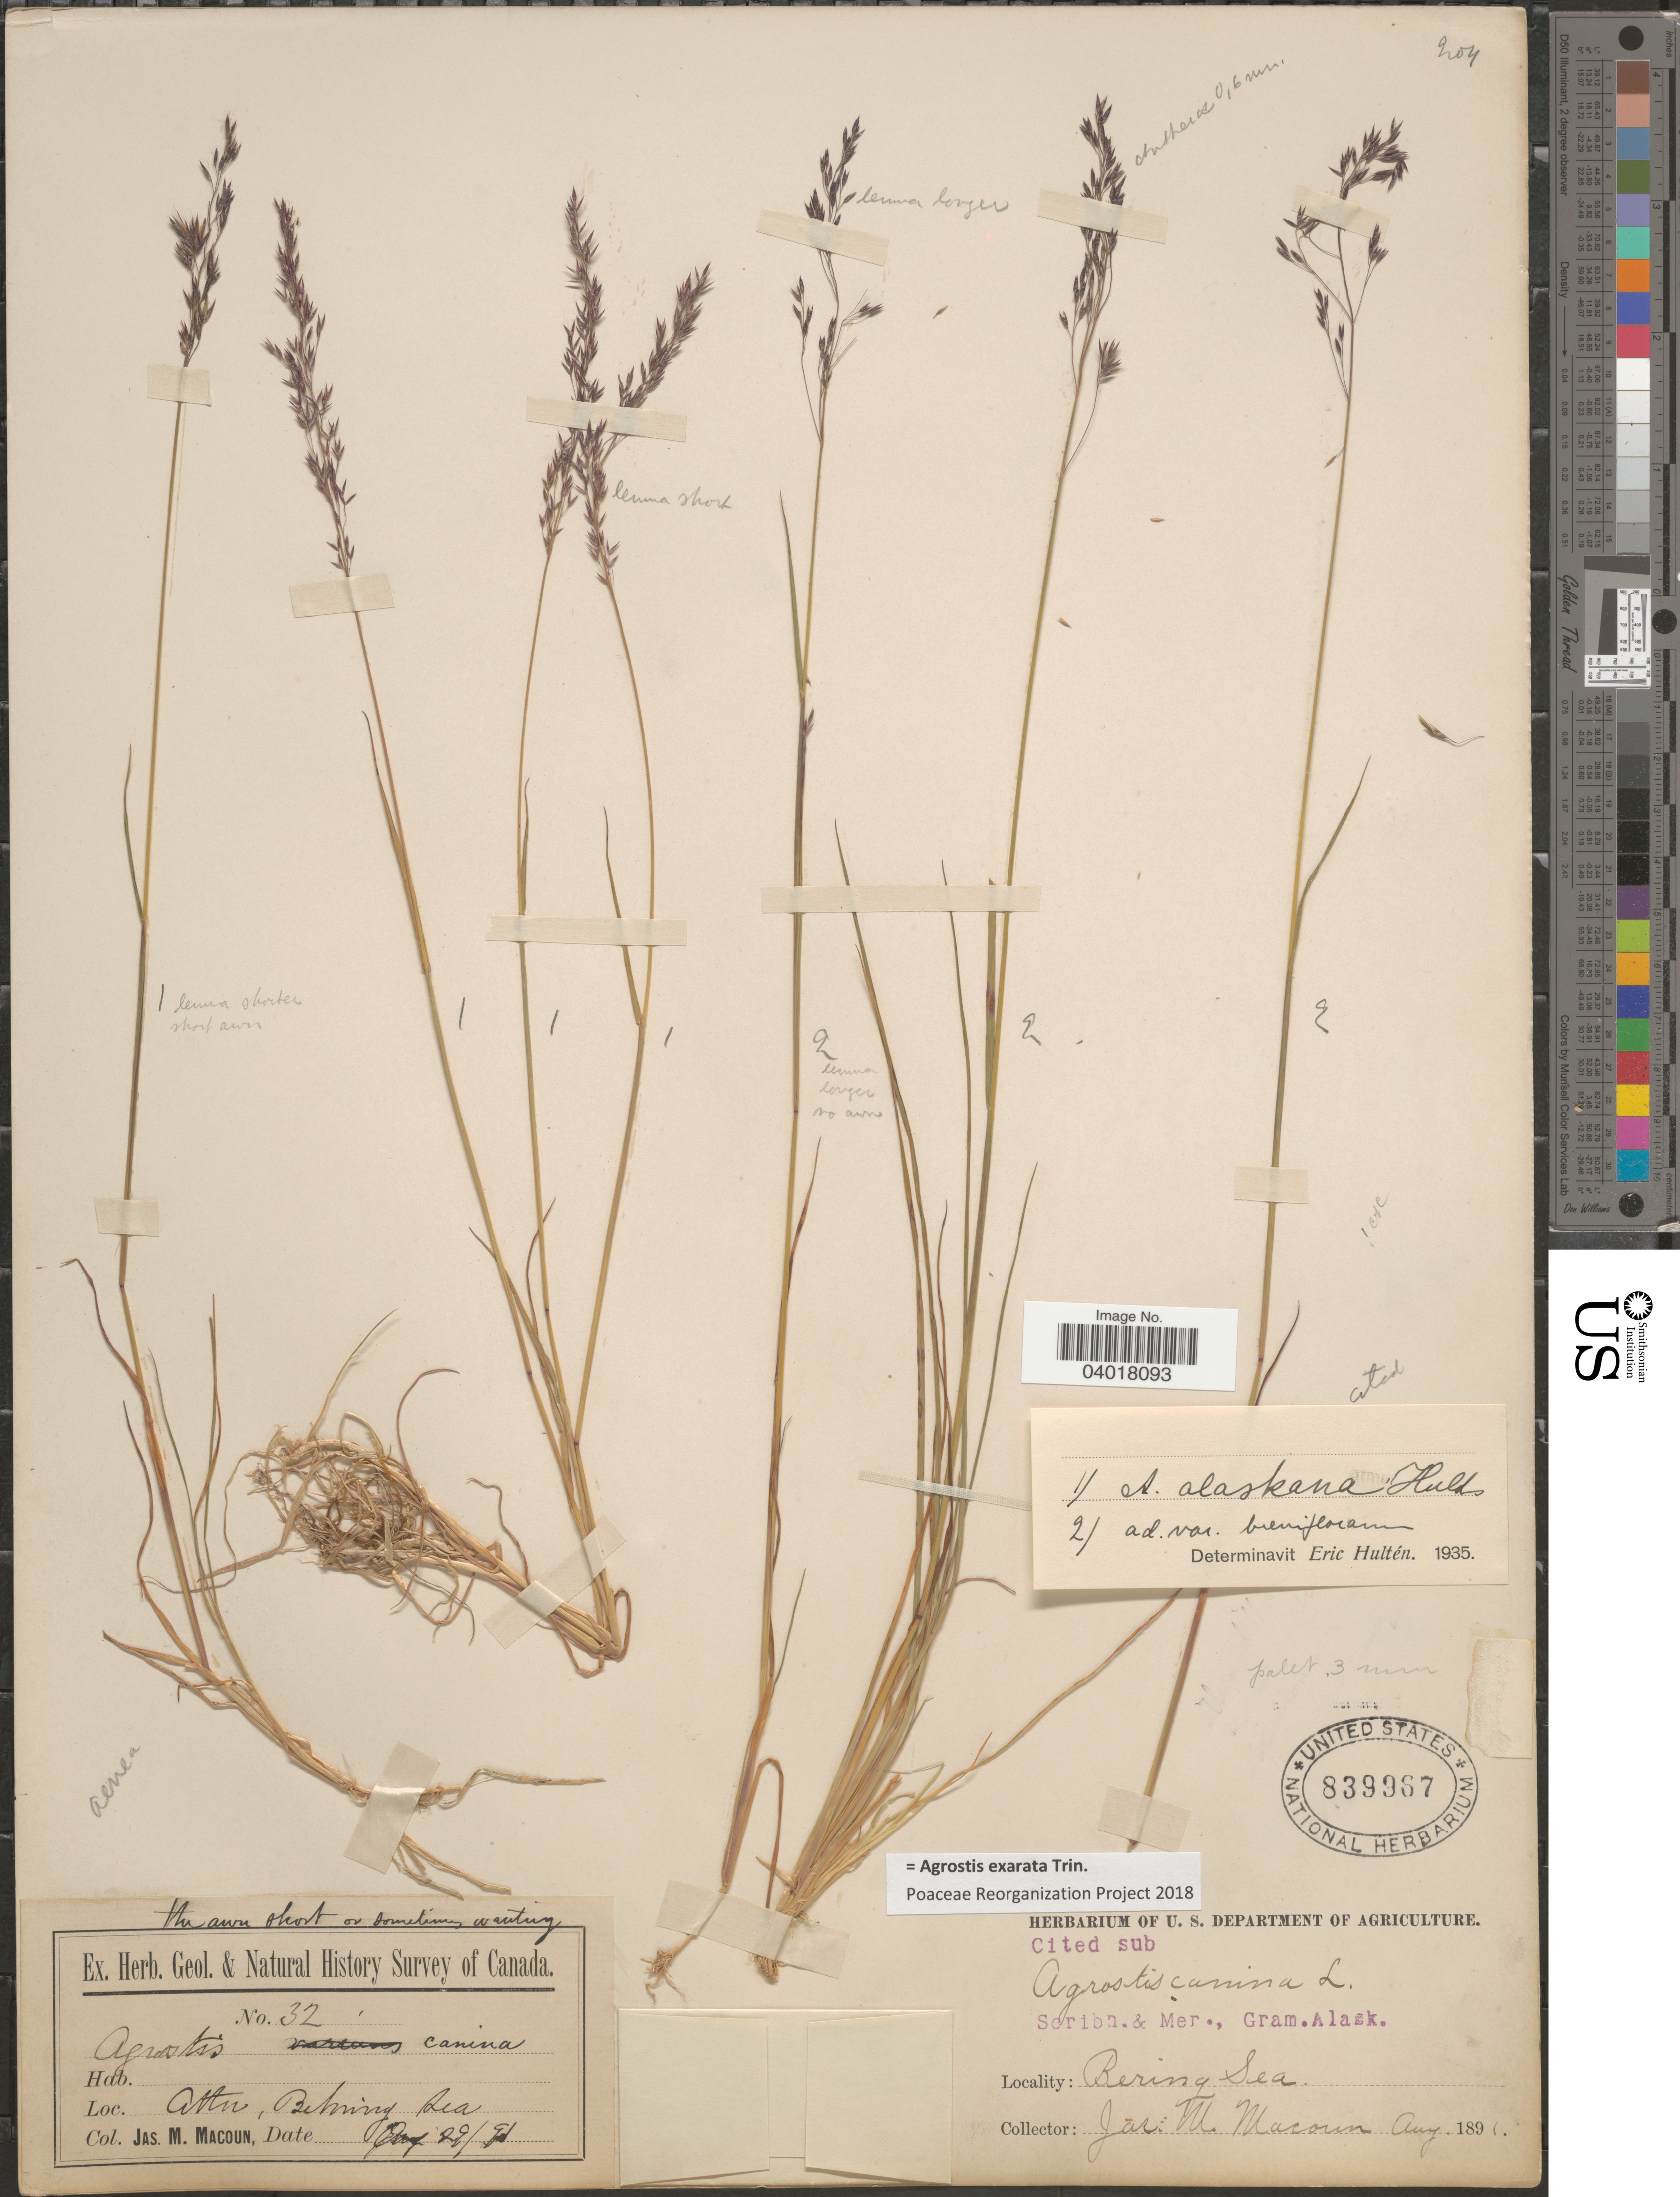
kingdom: Plantae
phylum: Tracheophyta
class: Liliopsida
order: Poales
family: Poaceae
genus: Agrostis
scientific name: Agrostis exarata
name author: Trin.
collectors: J. M. Macoun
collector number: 32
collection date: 1891-07-29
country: United States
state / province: Alaska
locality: Attu, Behring Sea.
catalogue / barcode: US 839967